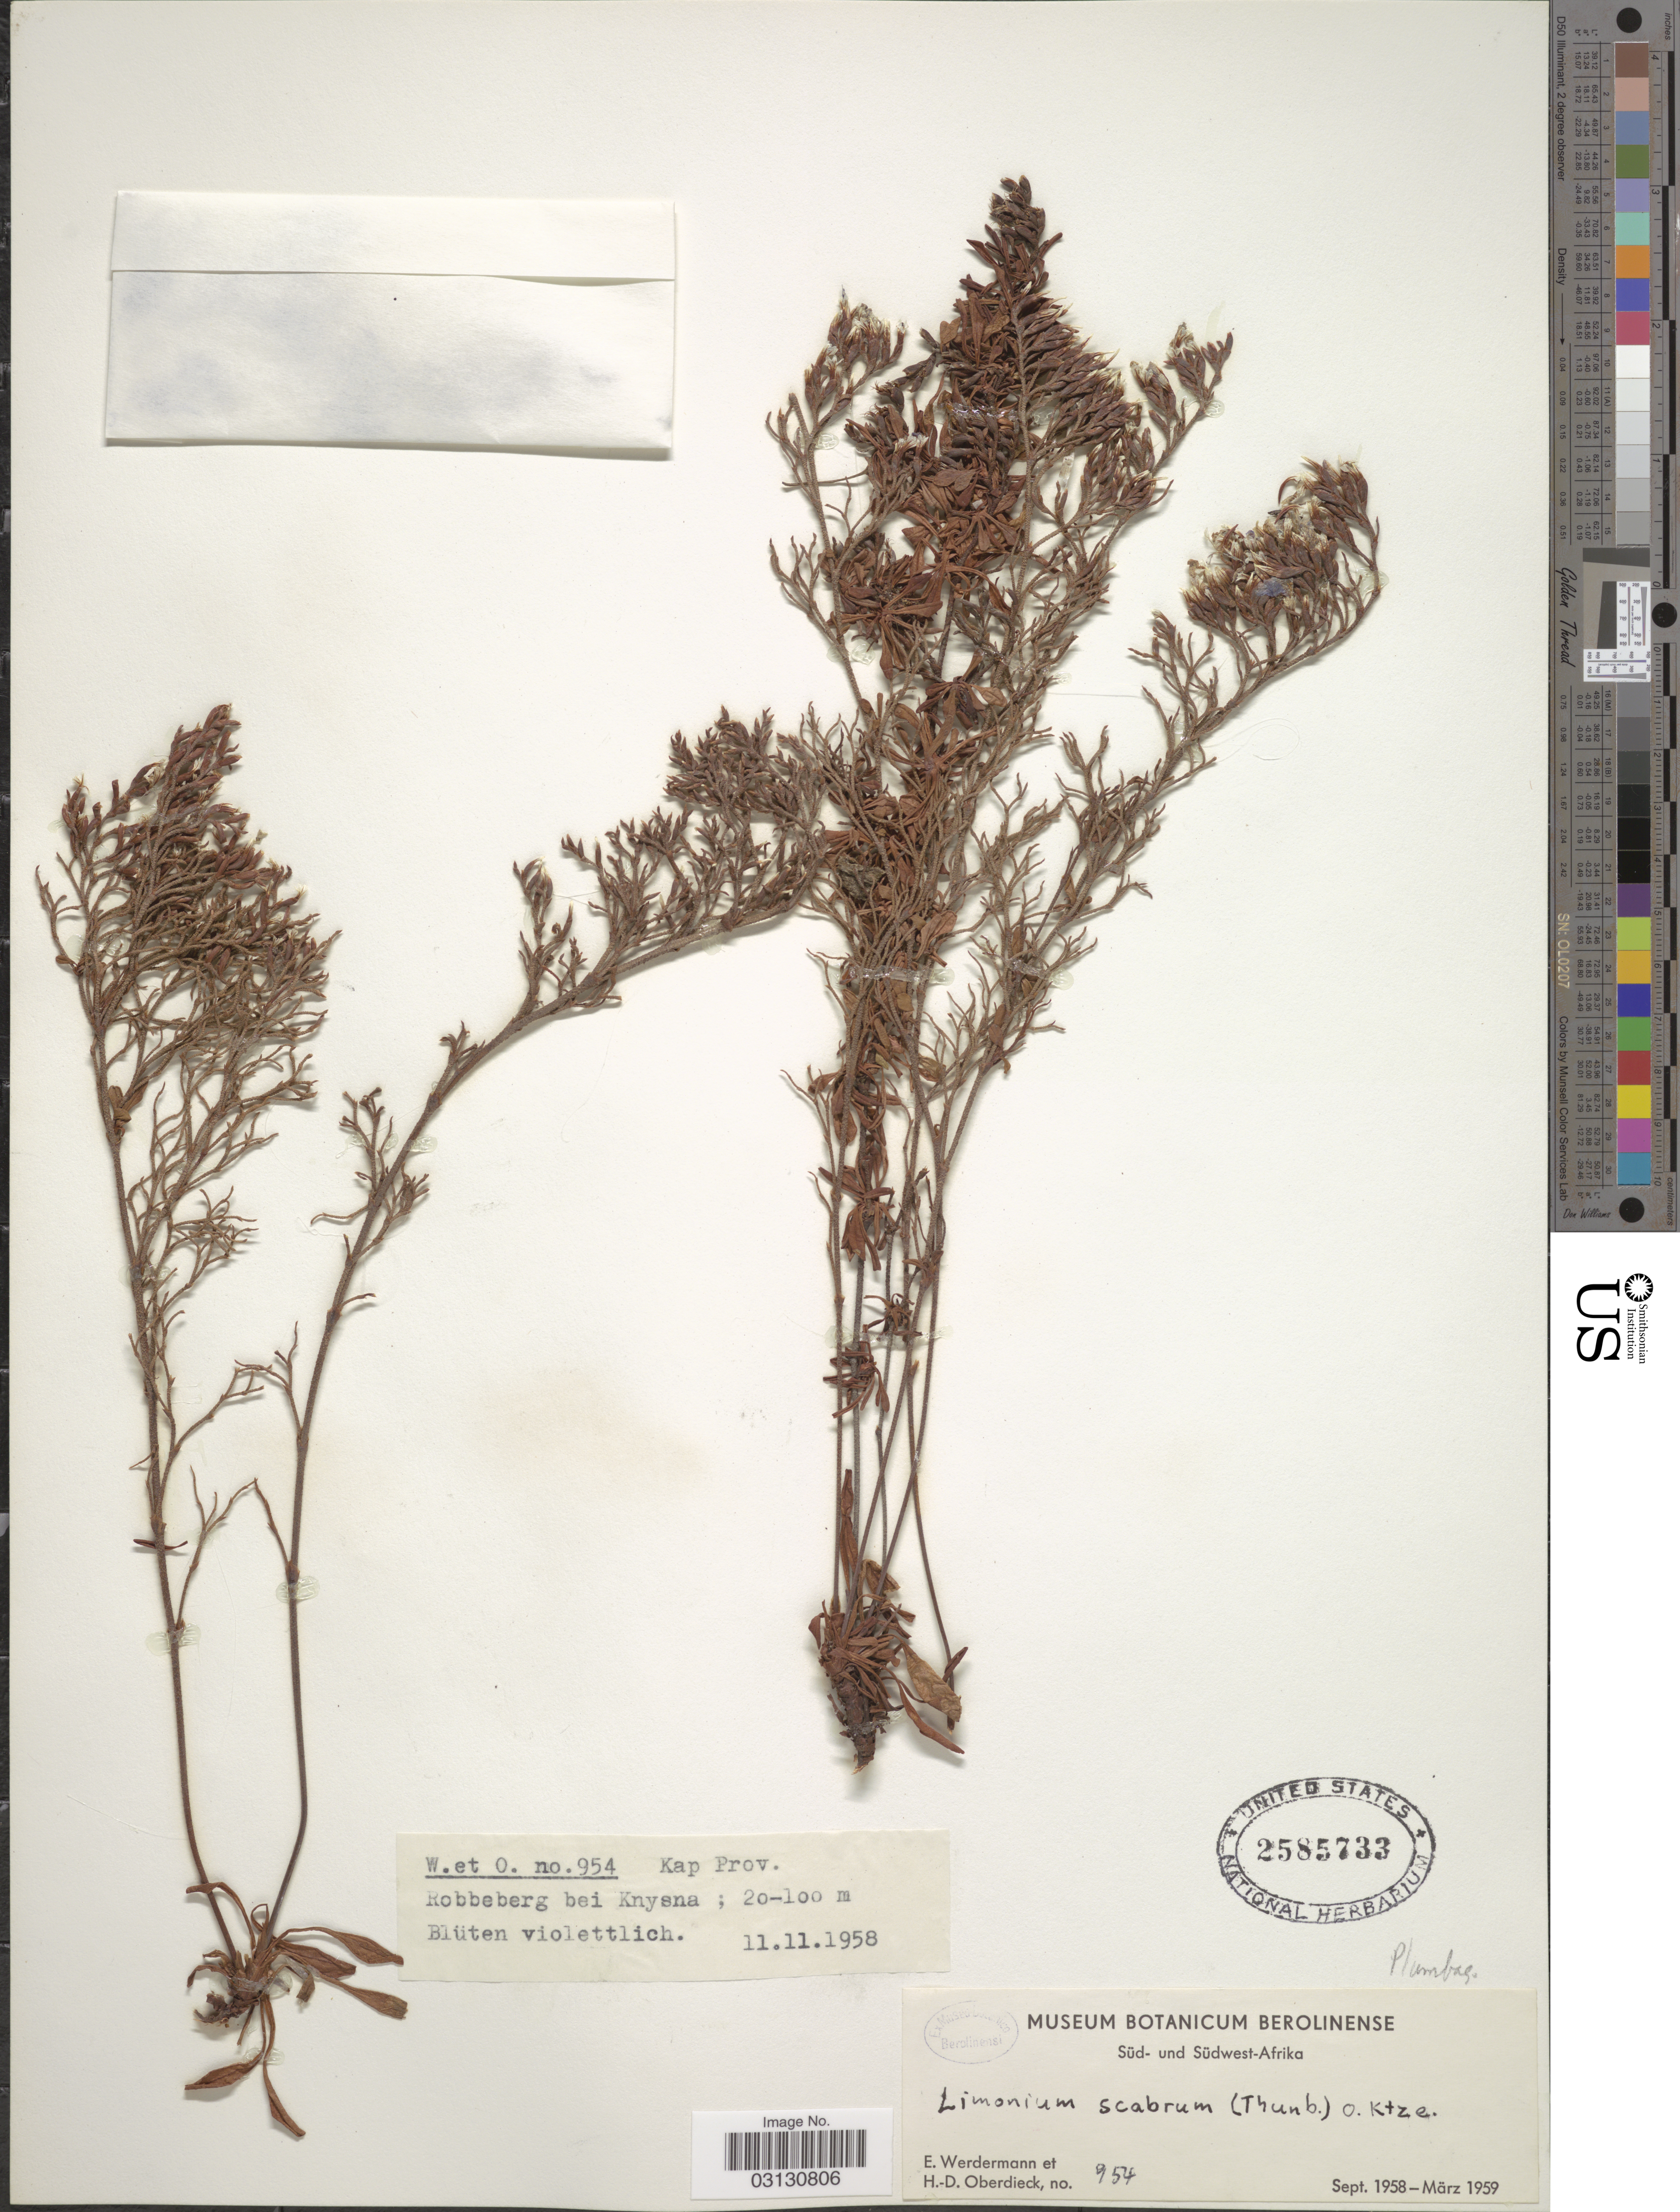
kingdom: Plantae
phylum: Tracheophyta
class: Magnoliopsida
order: Caryophyllales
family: Plumbaginaceae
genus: Limonium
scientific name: Limonium scabrum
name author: Kuntze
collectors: E. Werdermann & H. Oberdieck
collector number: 954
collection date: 1958-11-11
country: South Africa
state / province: Western Cape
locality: Kap Prov., Robbeberg bei Knysna.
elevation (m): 20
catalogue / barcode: US 2585733